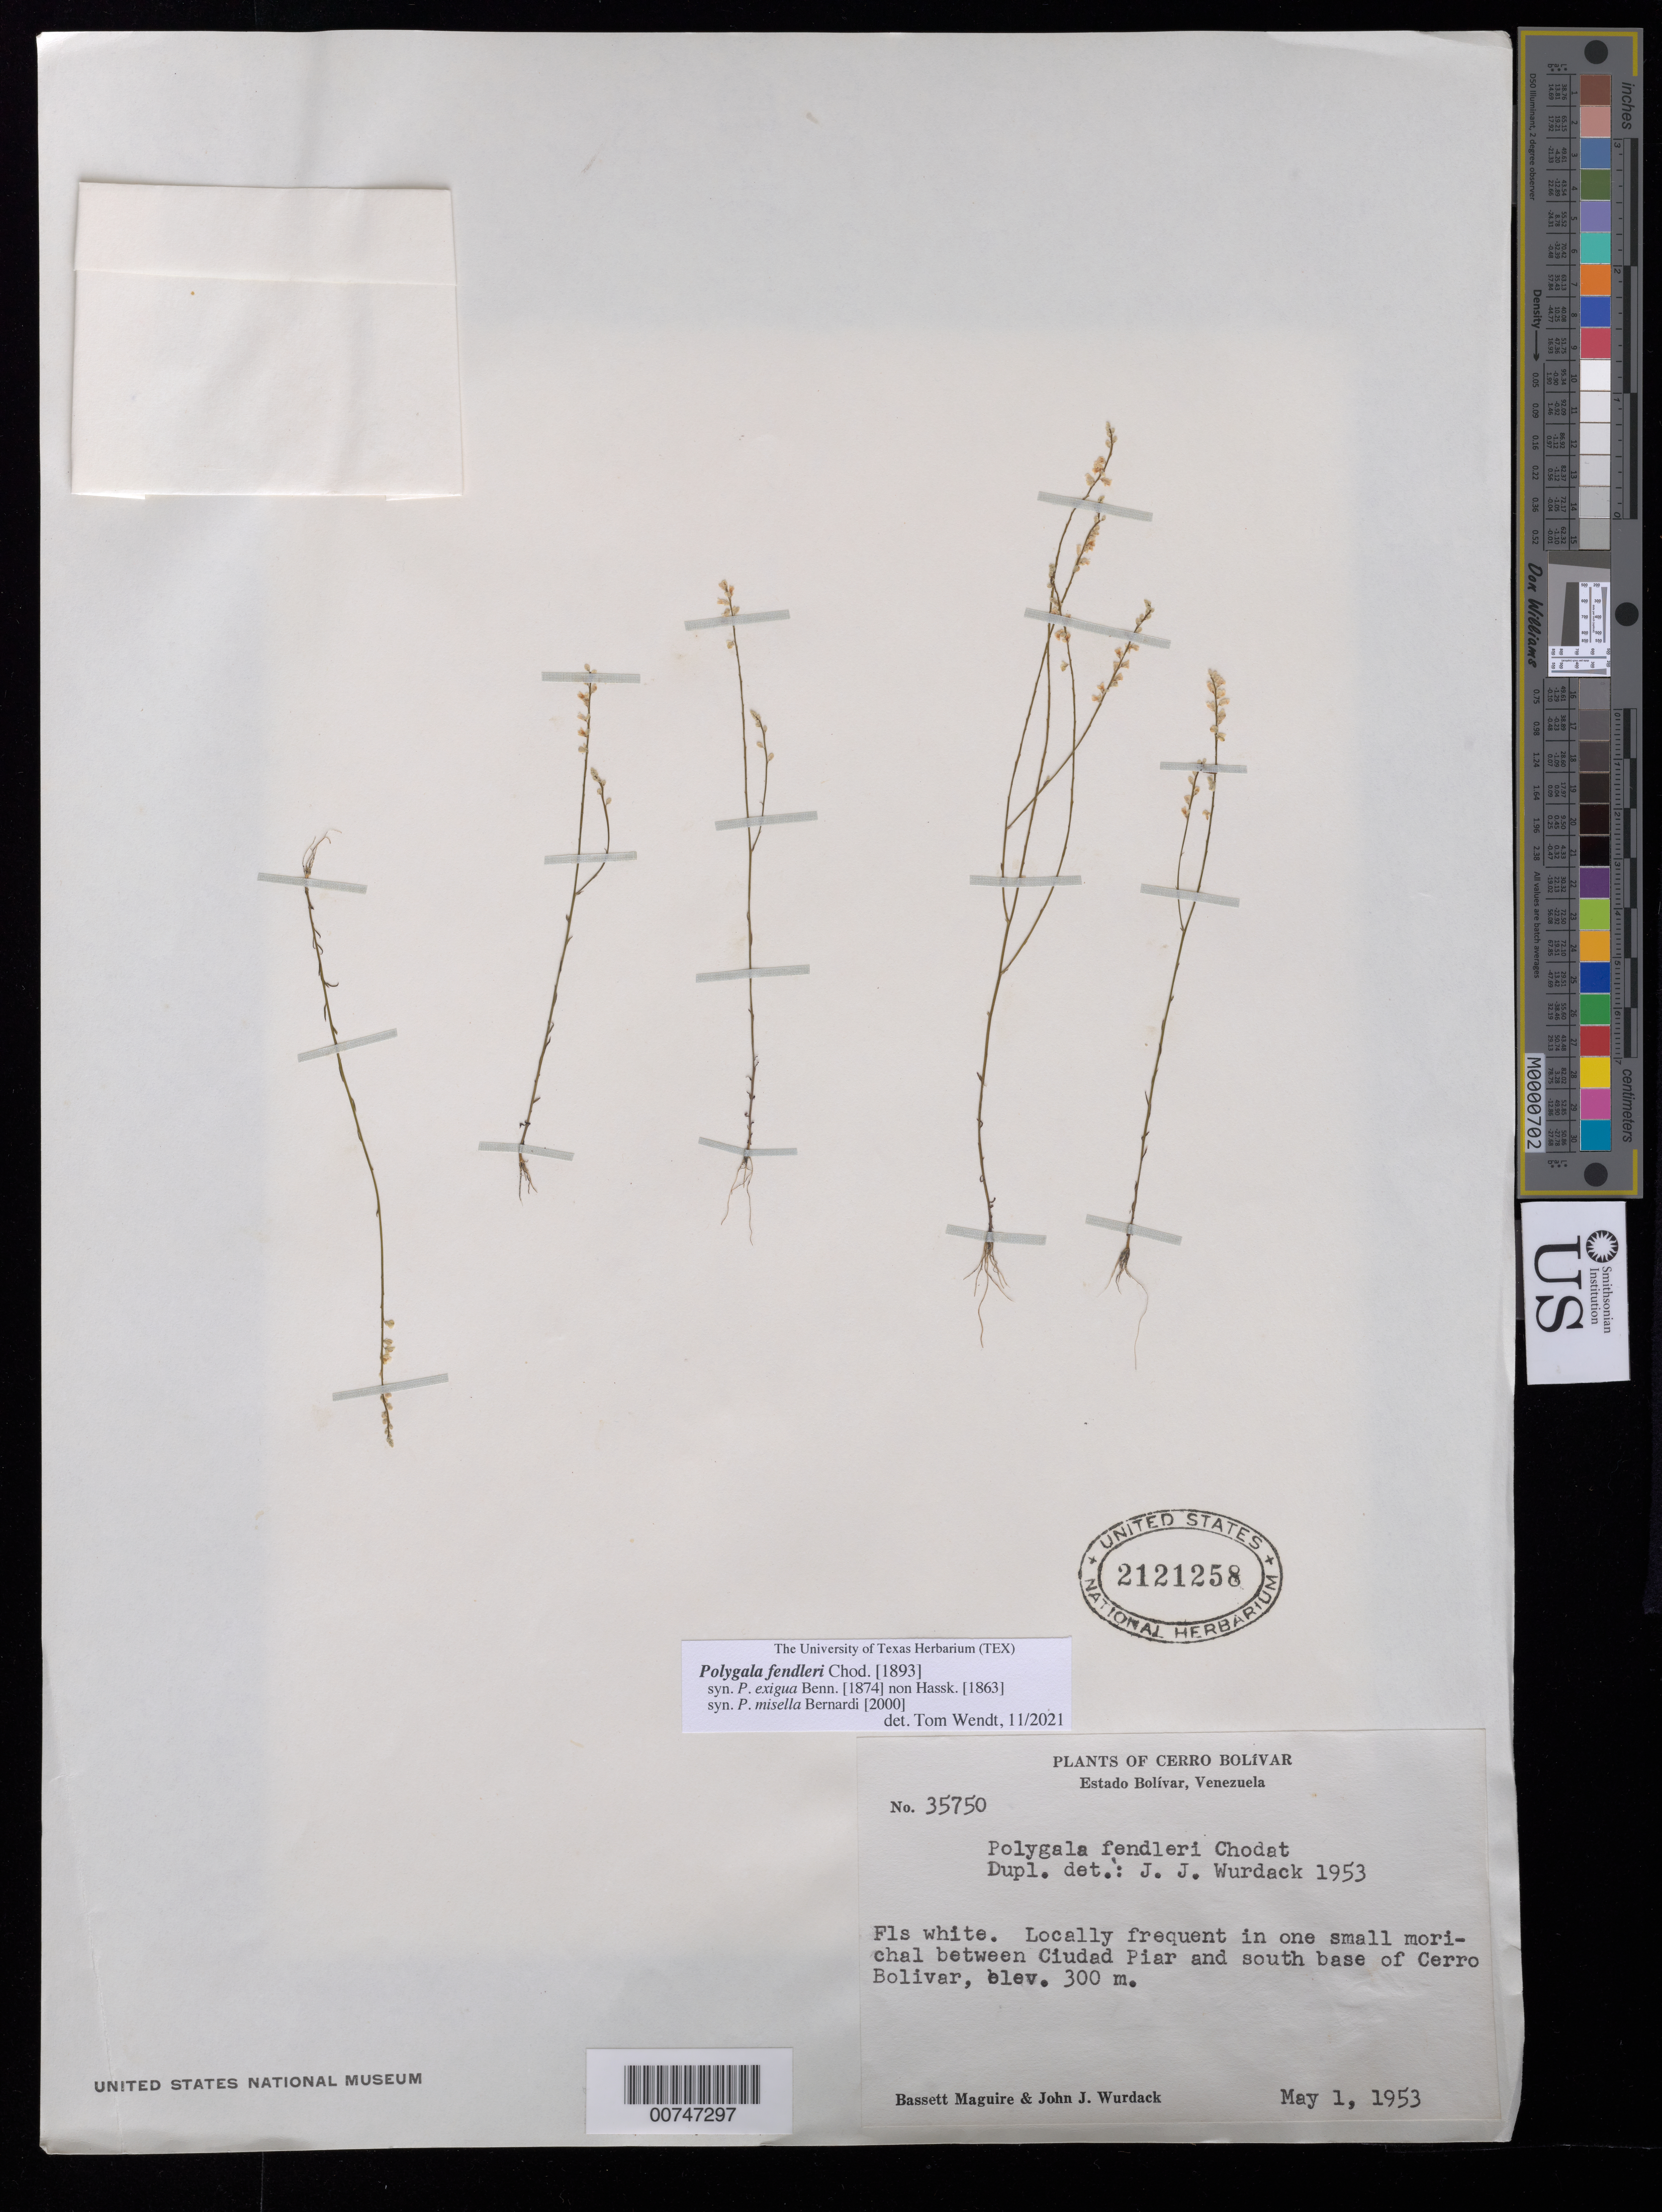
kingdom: Plantae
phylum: Tracheophyta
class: Magnoliopsida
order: Fabales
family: Polygalaceae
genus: Polygala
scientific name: Polygala fendleri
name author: Chodat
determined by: Wendt, Thomas L.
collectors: B. Maguire & J. J. Wurdack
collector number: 35750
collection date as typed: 1-May-53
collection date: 1953-05-01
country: Venezuela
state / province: Bolívar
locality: Cuidad Piar to S base of Cerro Bolívar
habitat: Small morichal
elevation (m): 300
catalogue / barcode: US 2121258